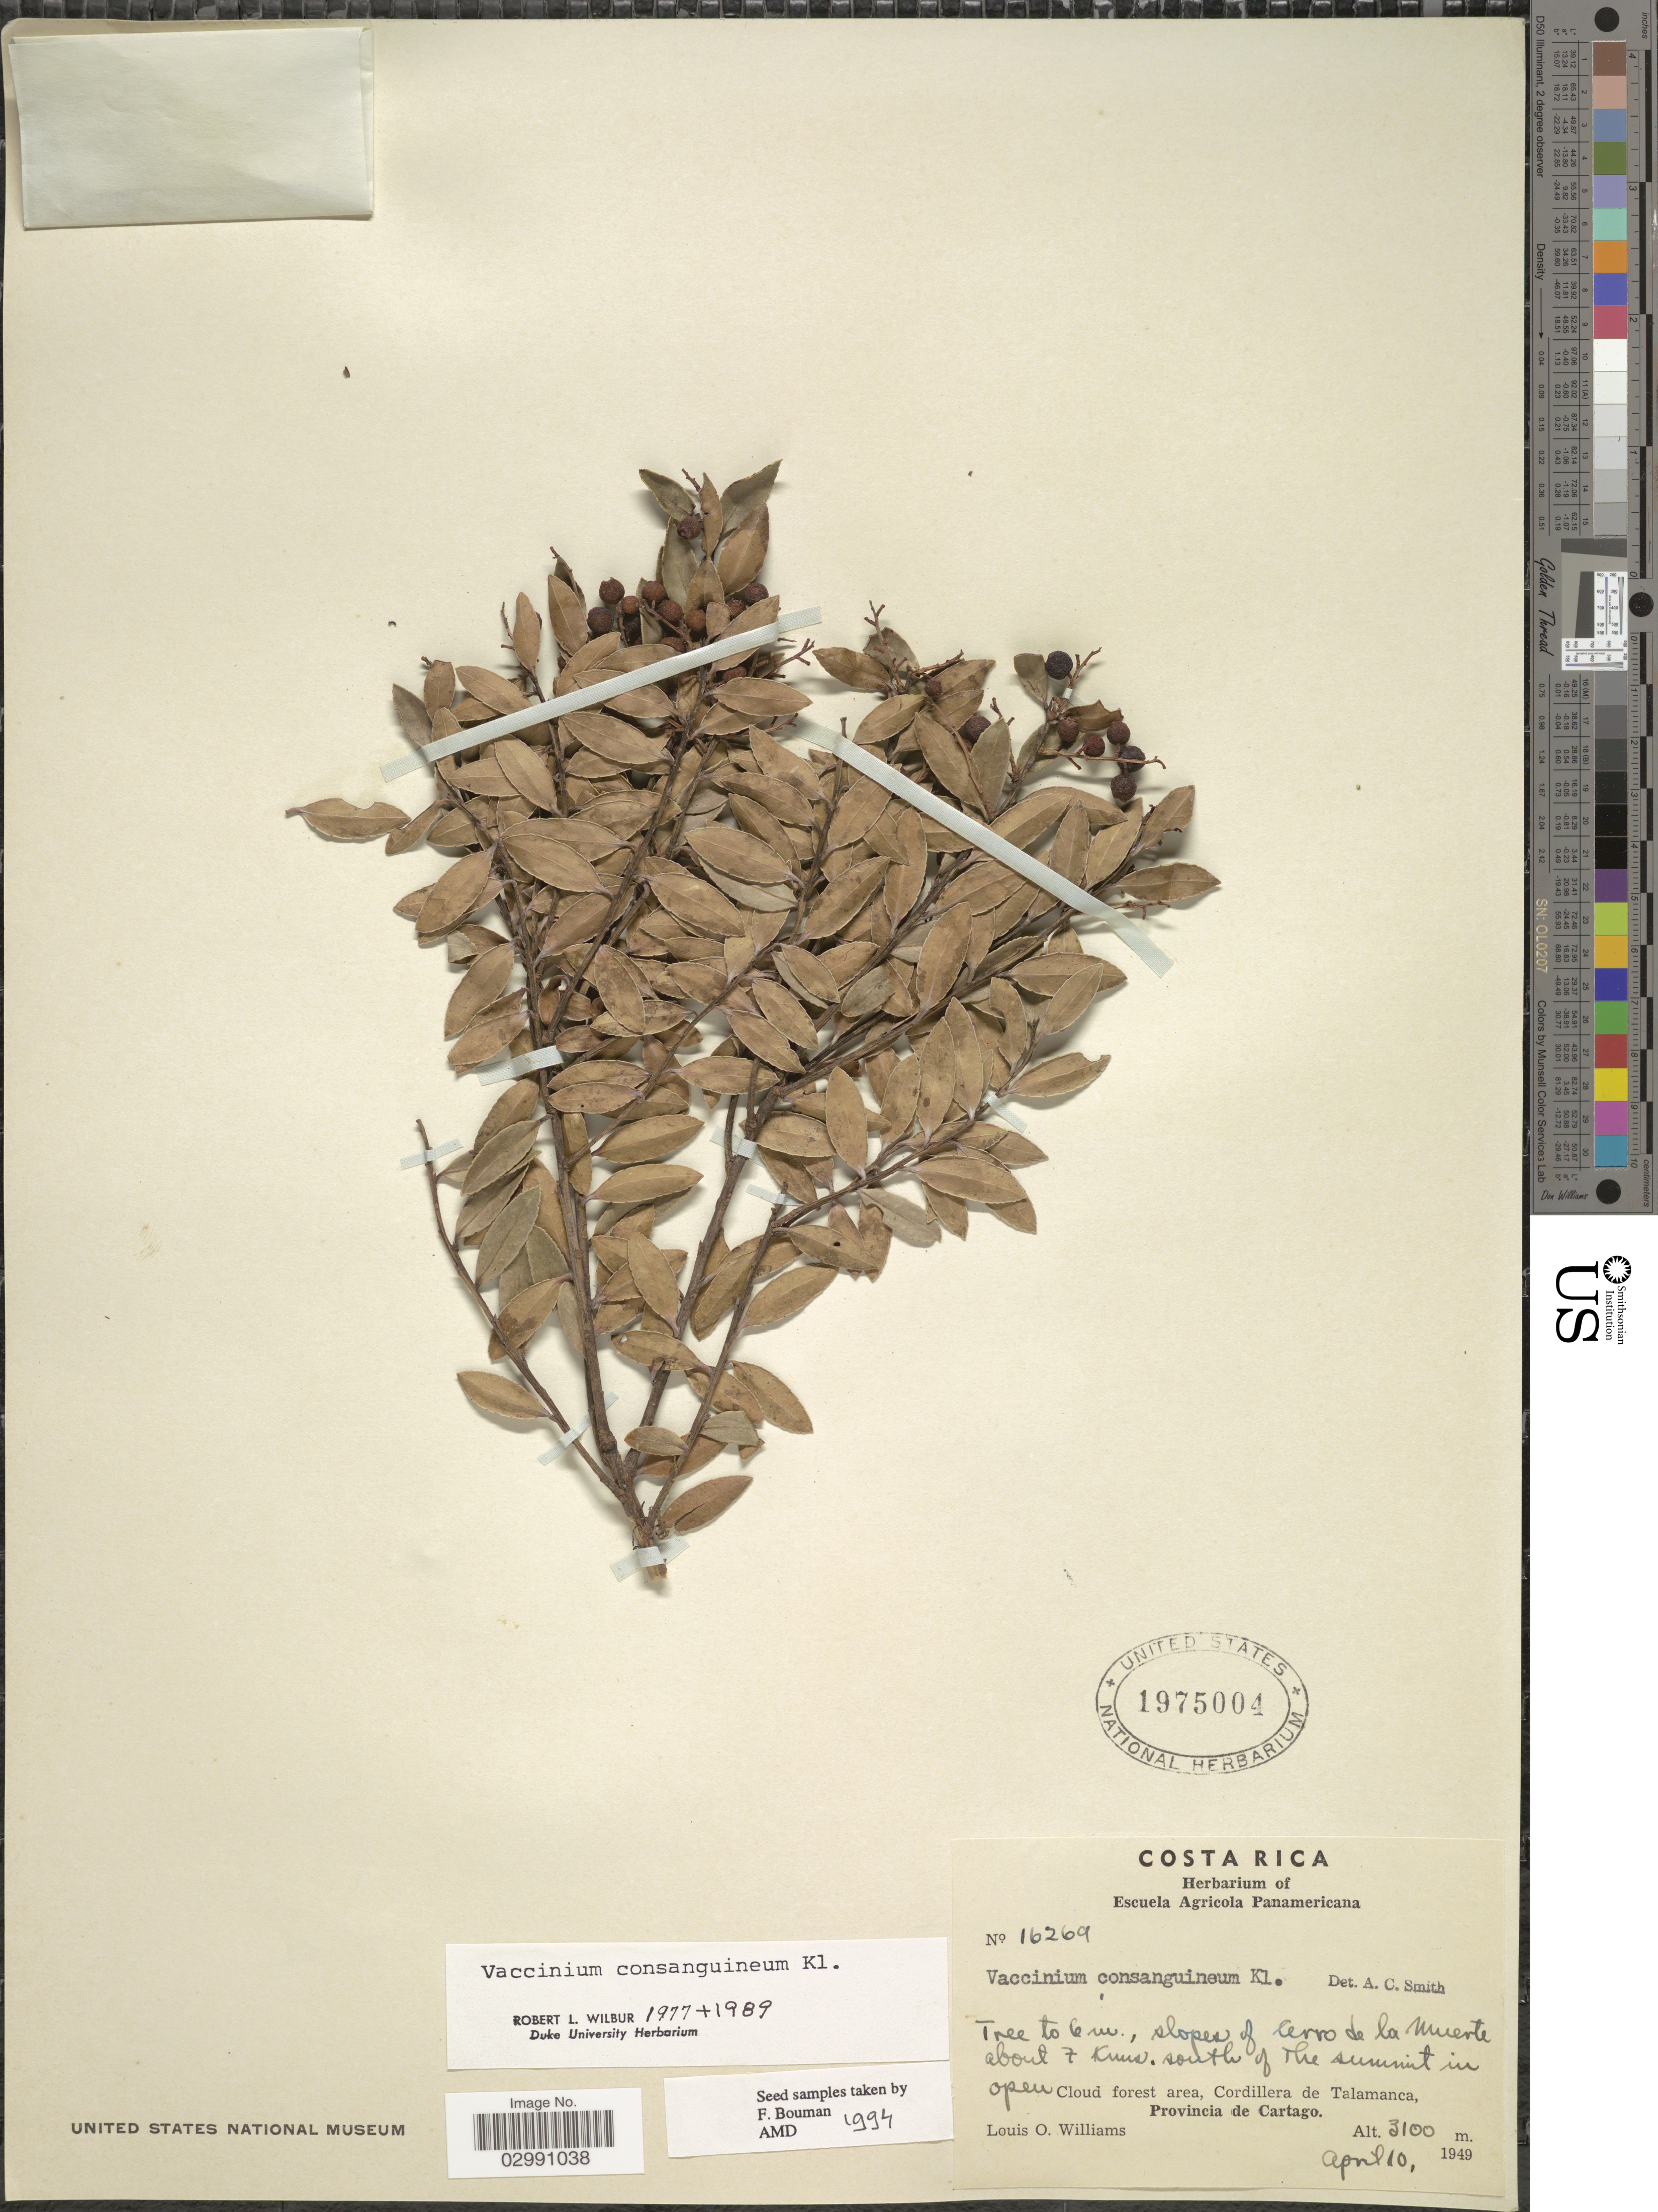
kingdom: Plantae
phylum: Tracheophyta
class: Magnoliopsida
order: Ericales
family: Ericaceae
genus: Vaccinium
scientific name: Vaccinium consanguineum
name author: Klotzsch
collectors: L. O. Williams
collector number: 16269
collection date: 1949-04-10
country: Costa Rica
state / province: Cartago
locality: Slopes of Cerro de la Muerte about 7 kms. south of the summit in open Cloud forest area, Cordillera de Talamanca.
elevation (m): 3100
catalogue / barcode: US 1975004